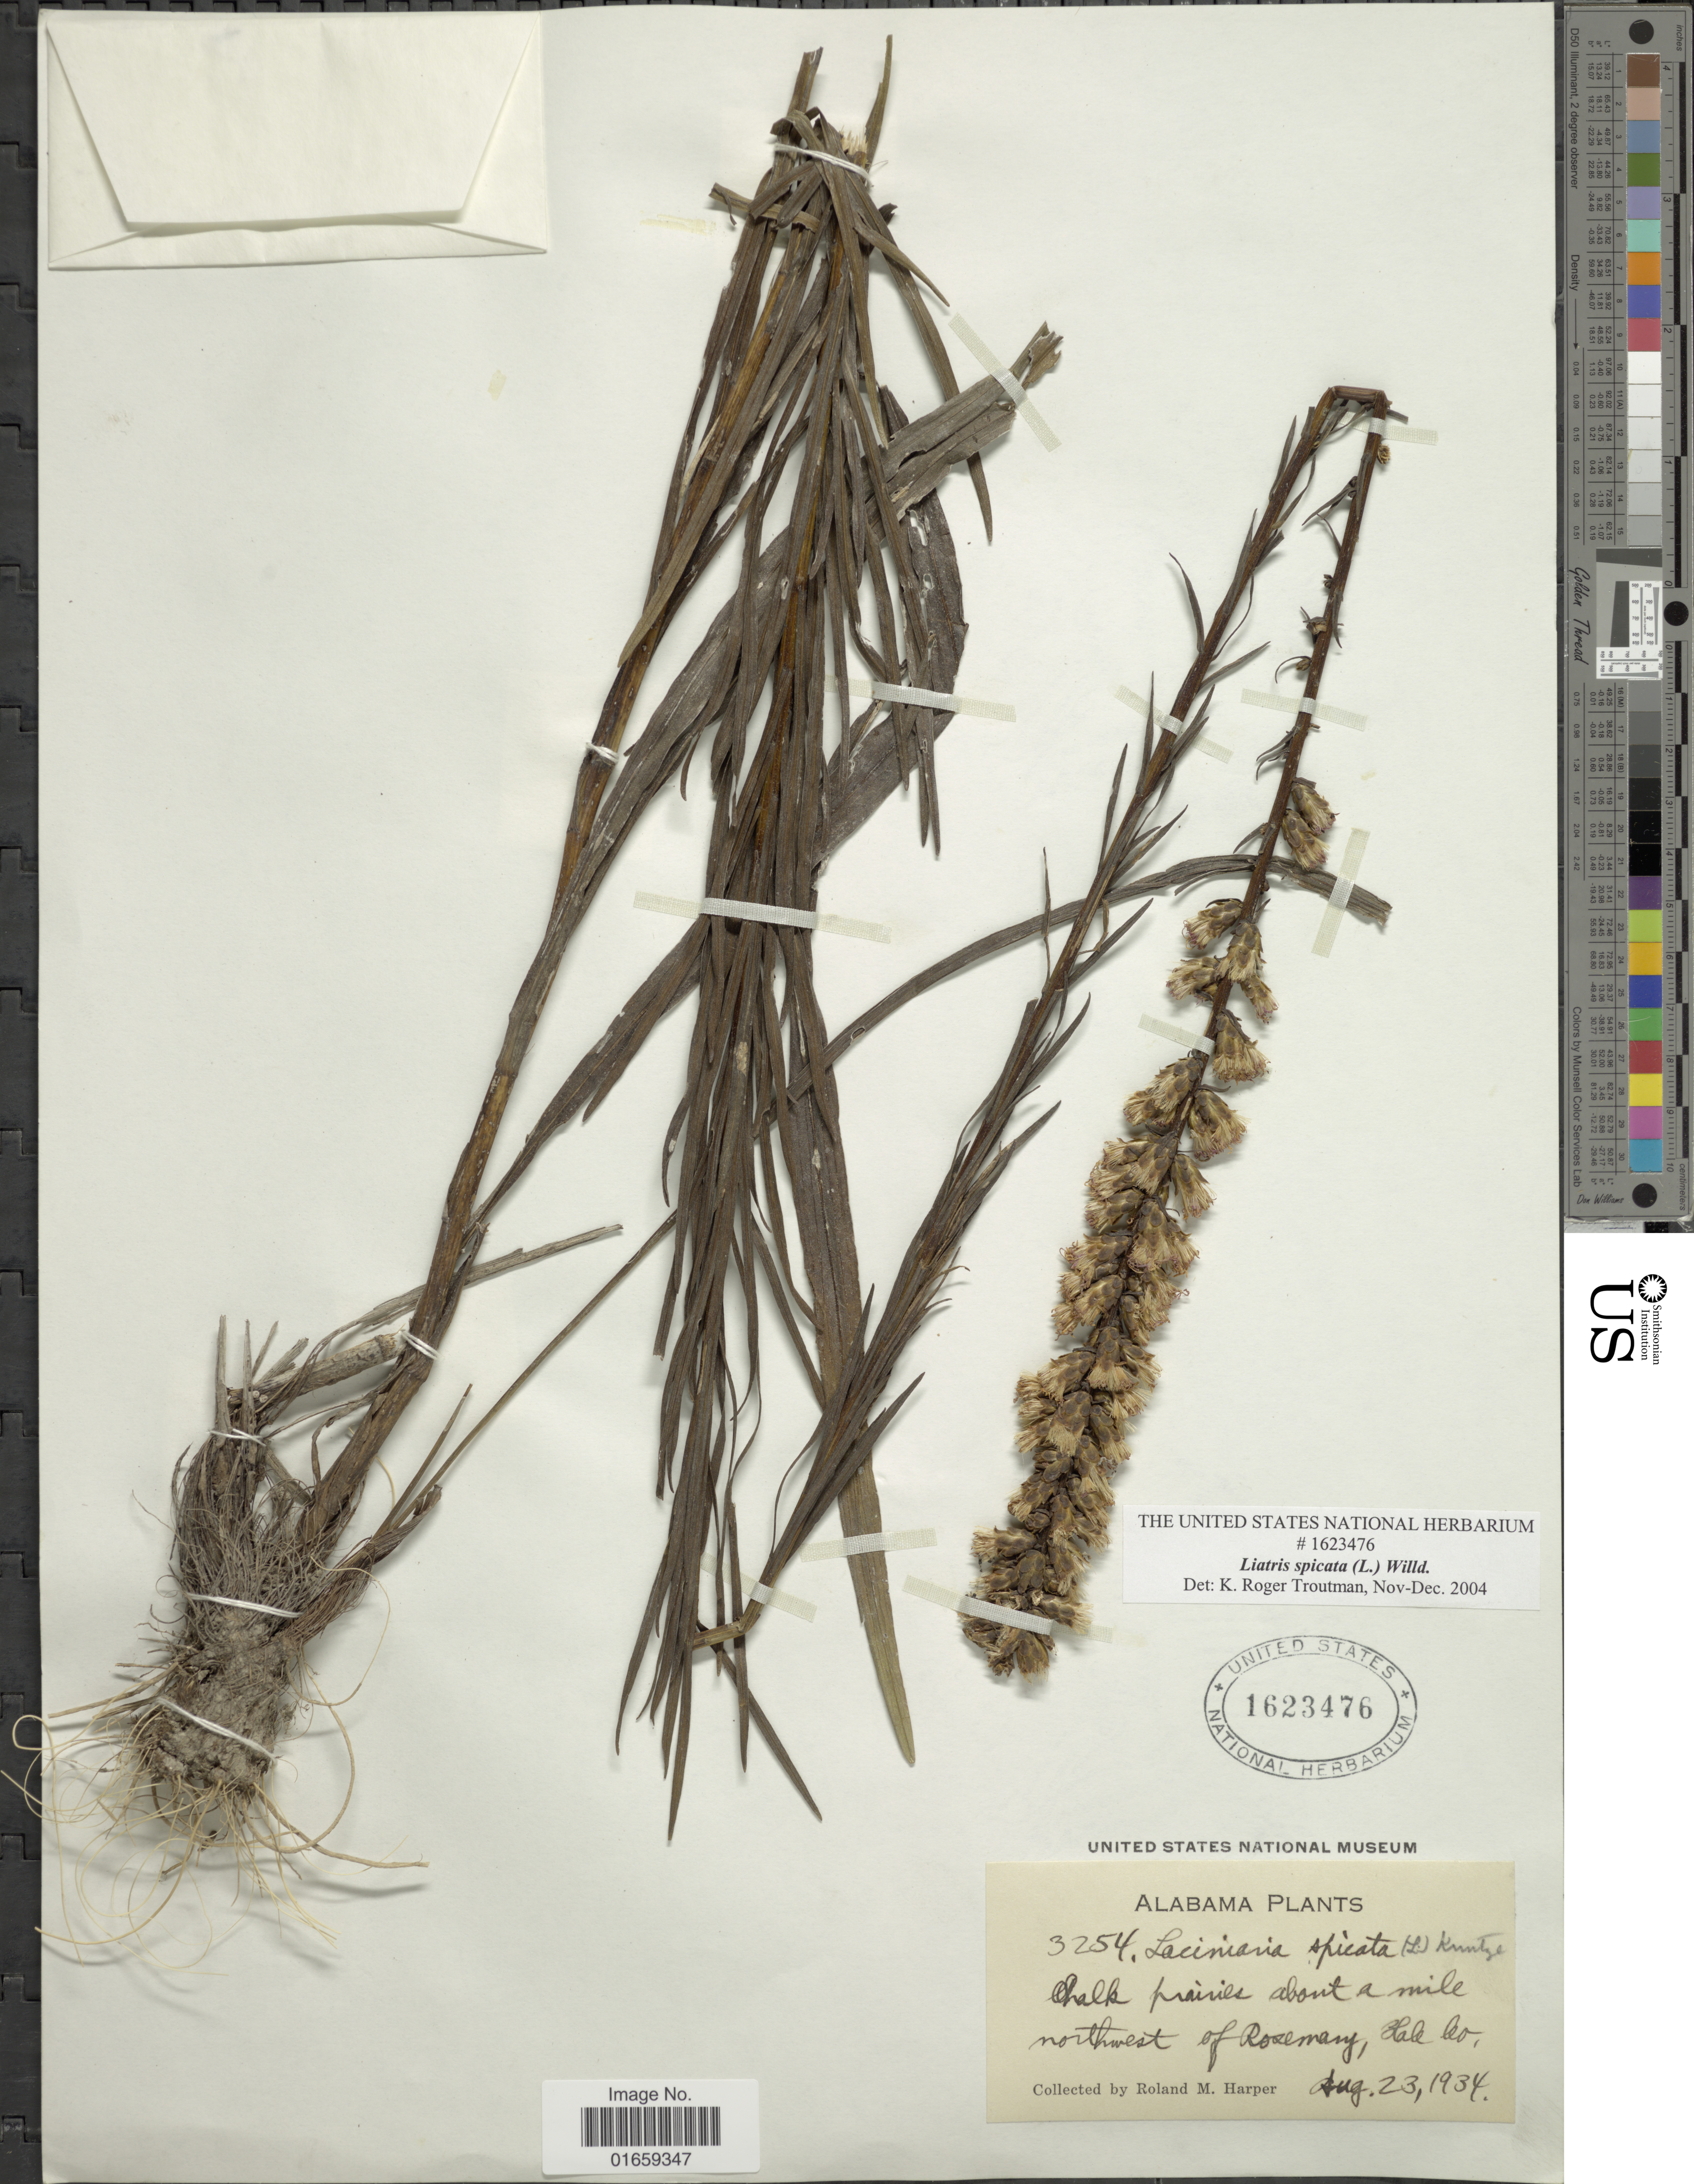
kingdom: Plantae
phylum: Tracheophyta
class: Magnoliopsida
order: Asterales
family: Asteraceae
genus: Liatris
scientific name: Liatris spicata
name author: (L.) Willd.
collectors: R. M. Harper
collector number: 3254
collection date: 1934-08-23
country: United States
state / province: Alabama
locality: Prairies, about a mile northwest of Rosemary, Hale Co.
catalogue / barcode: US 1623476